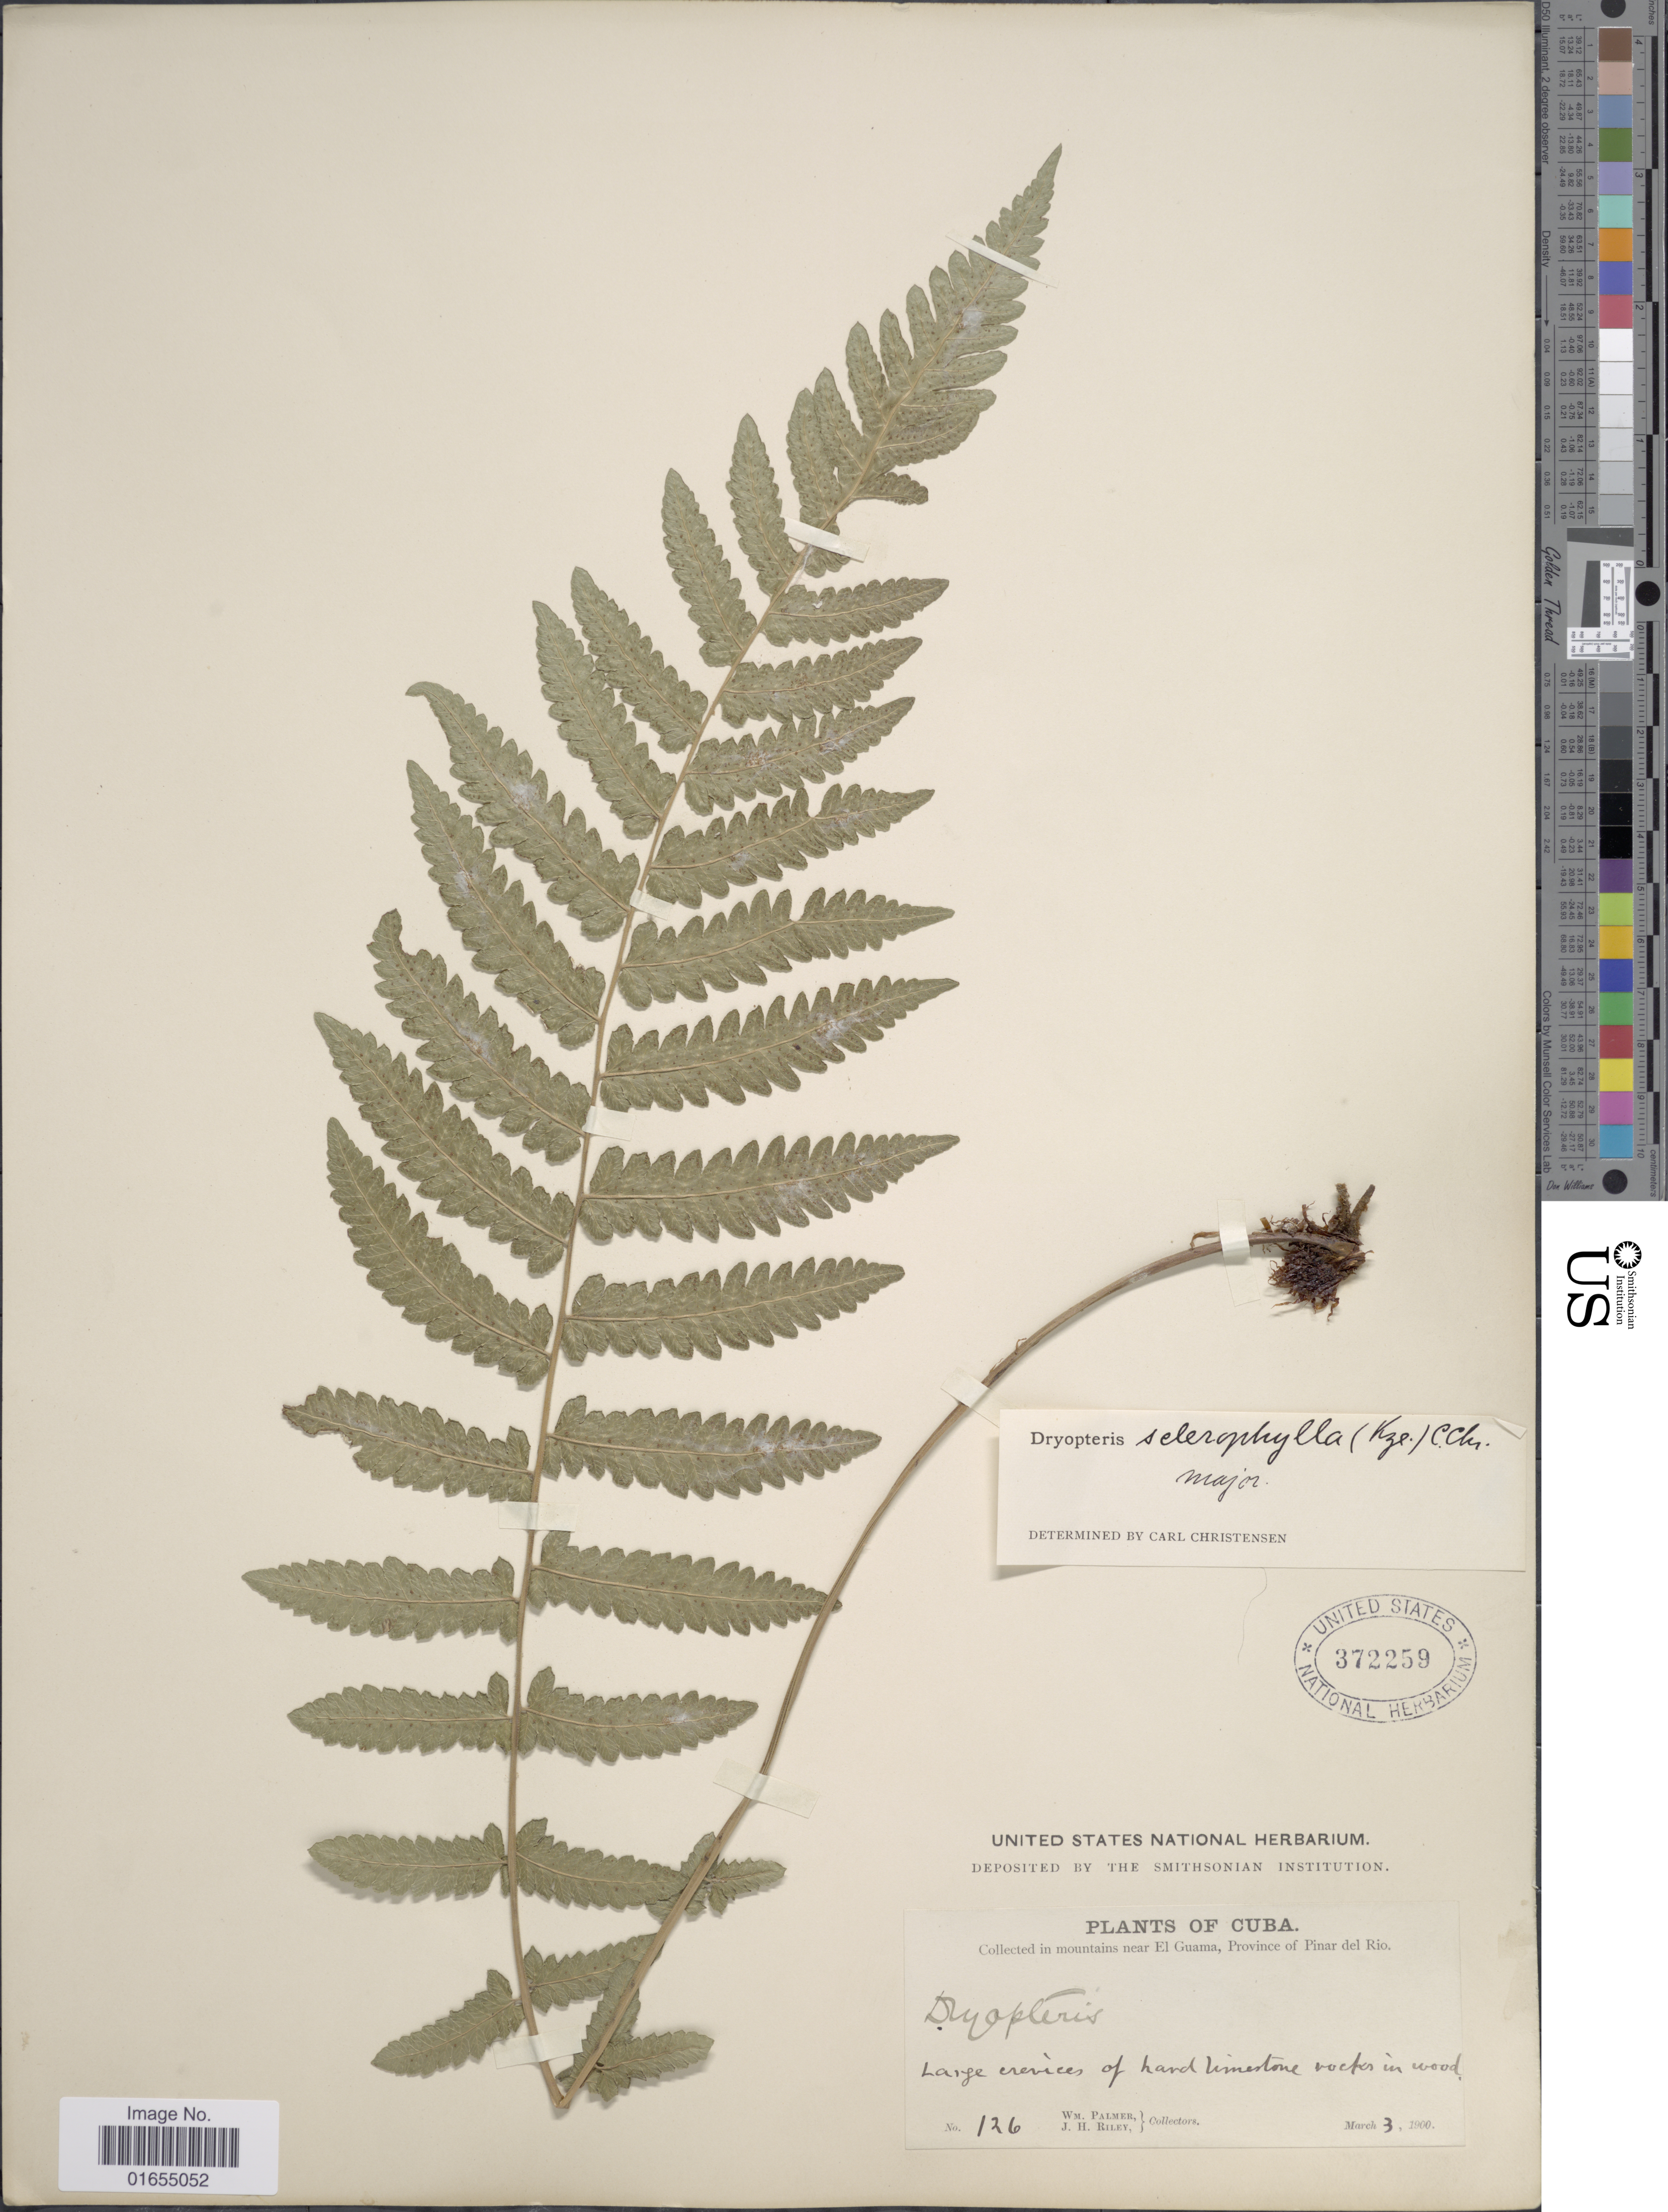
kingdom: Plantae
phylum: Tracheophyta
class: Polypodiopsida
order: Polypodiales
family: Thelypteridaceae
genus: Goniopteris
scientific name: Goniopteris sclerophylla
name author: (Poepp.) C.V. Morton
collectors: W. Palmer & J. H. Riley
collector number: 126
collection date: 1900-03-03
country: Cuba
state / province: Pinar del Río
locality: Mountains near El Guama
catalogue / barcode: US 372259